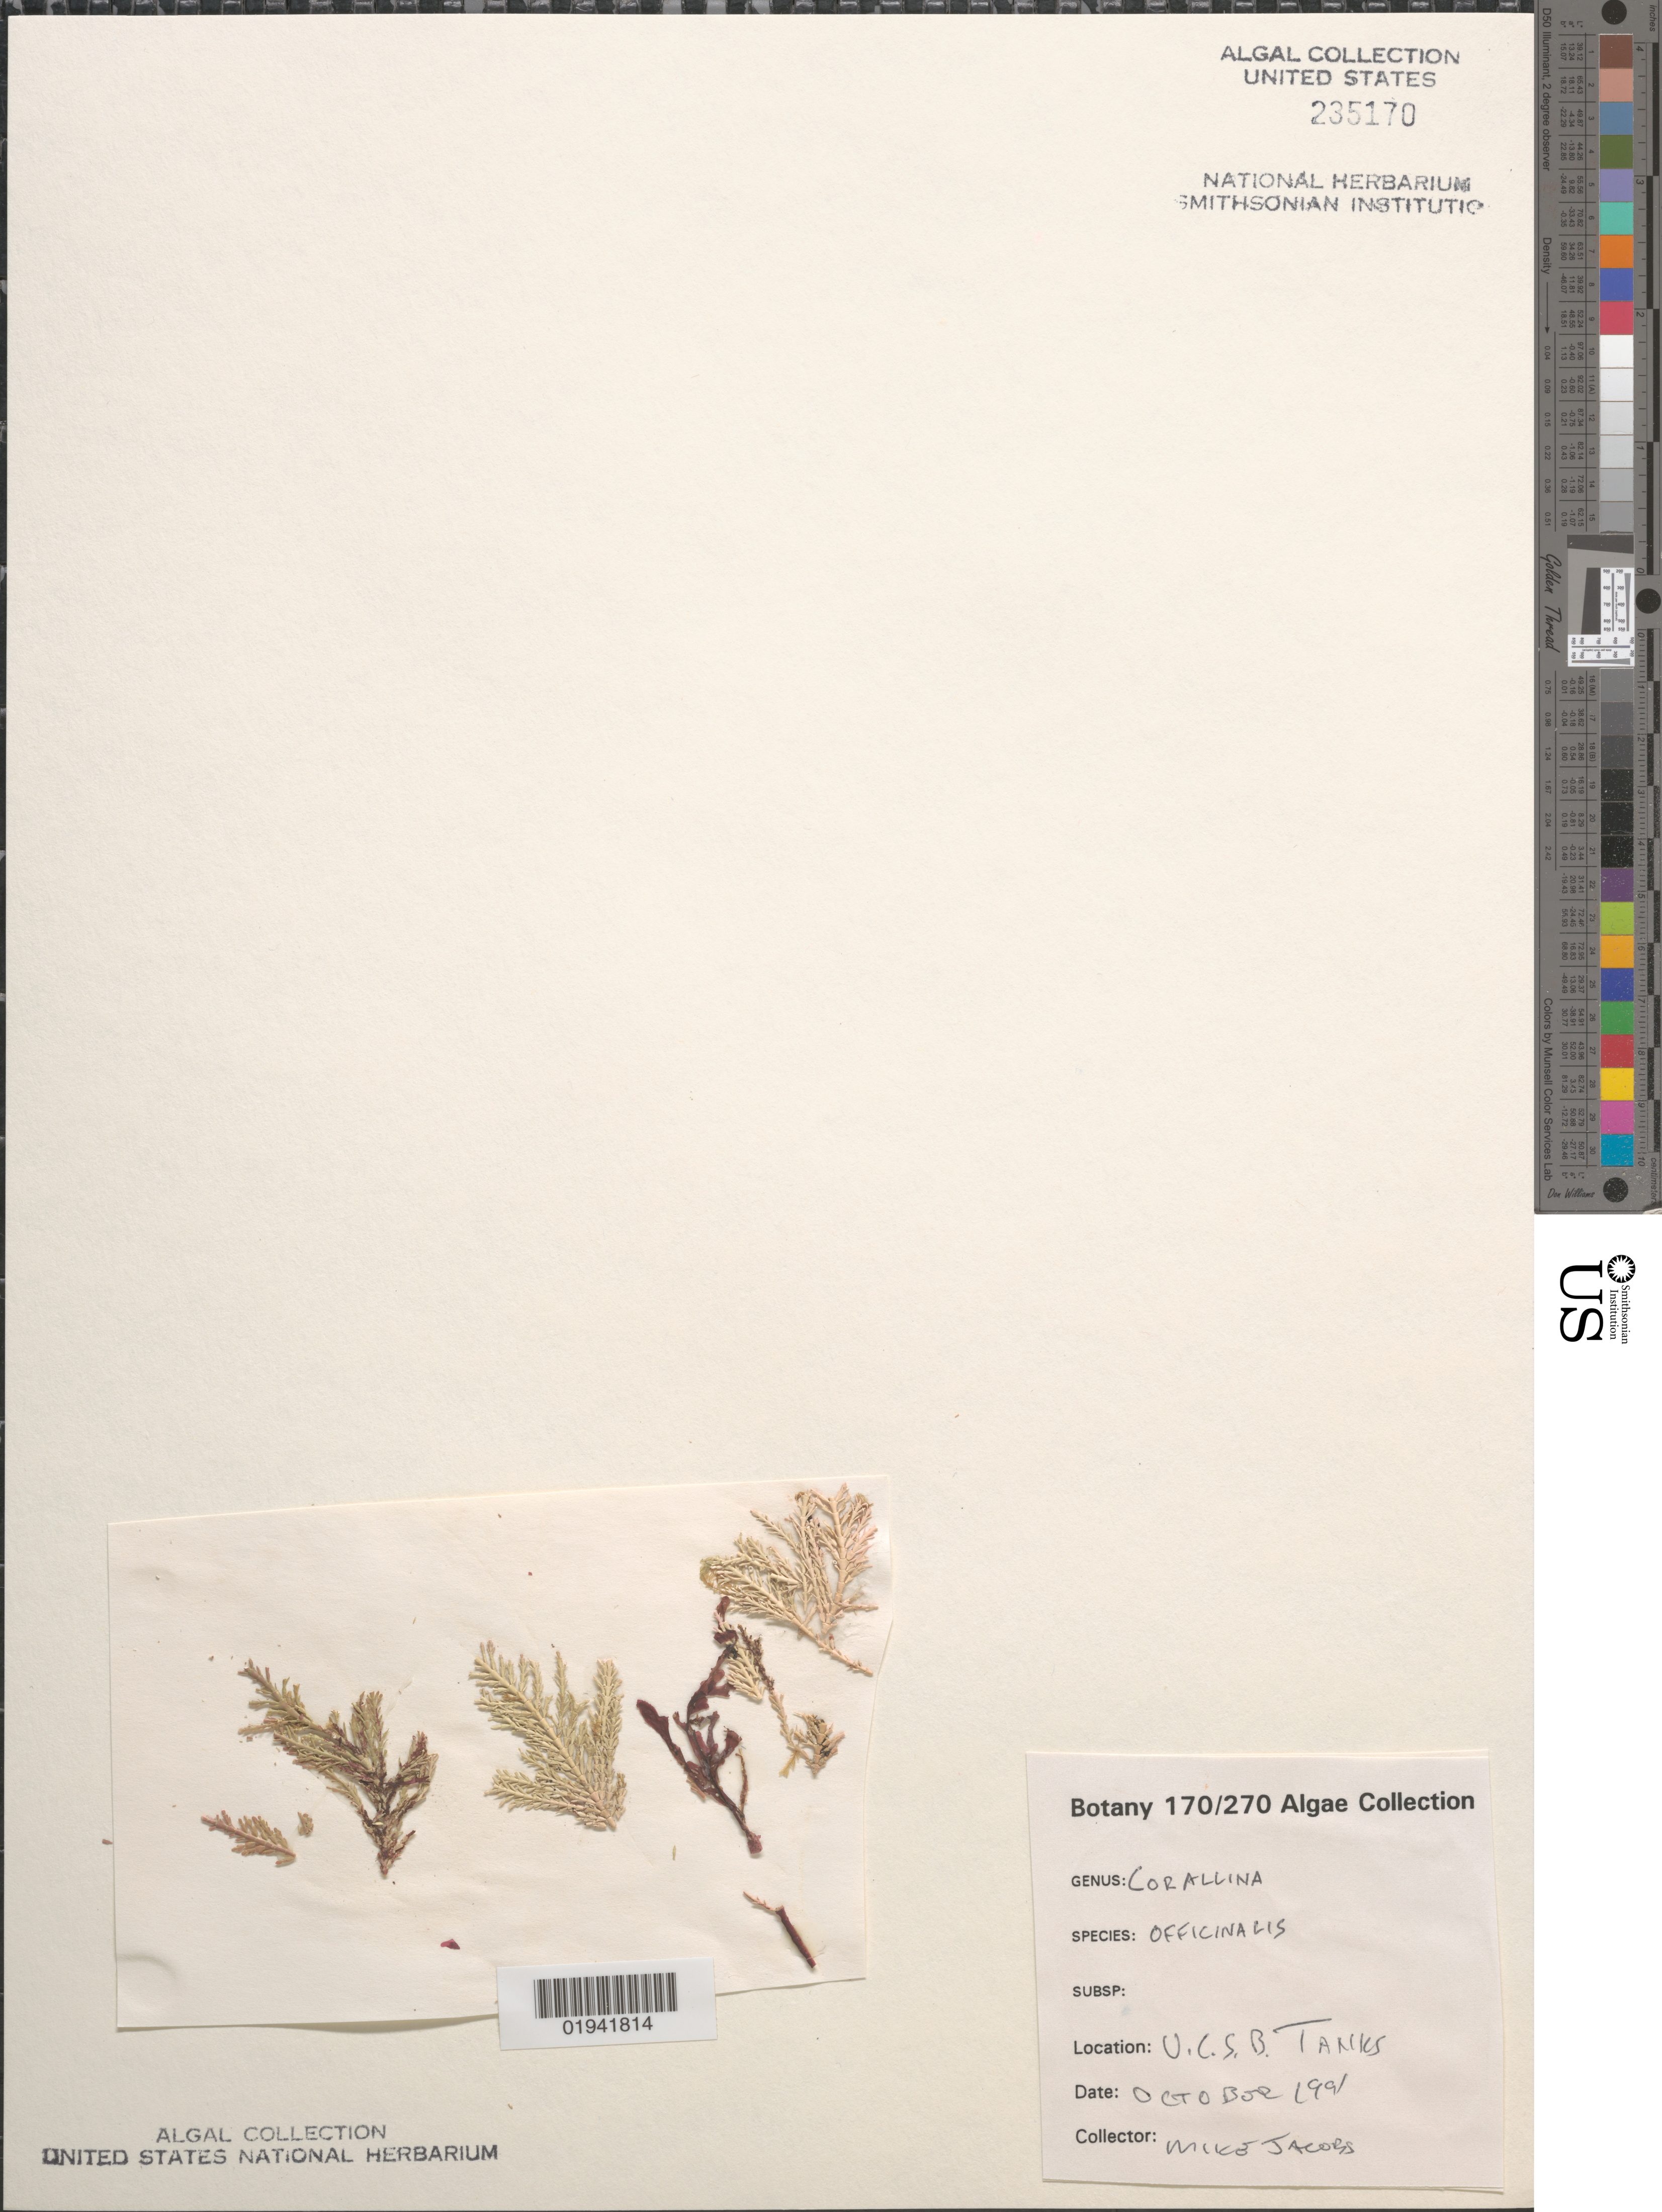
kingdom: Plantae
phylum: Rhodophyta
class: Florideophyceae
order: Corallinales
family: Corallinaceae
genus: Corallina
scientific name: Corallina officinalis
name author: L.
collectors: M. Jacobs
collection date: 1991-10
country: United States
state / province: California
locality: U.C.S.B. Tanks.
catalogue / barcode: US 235170